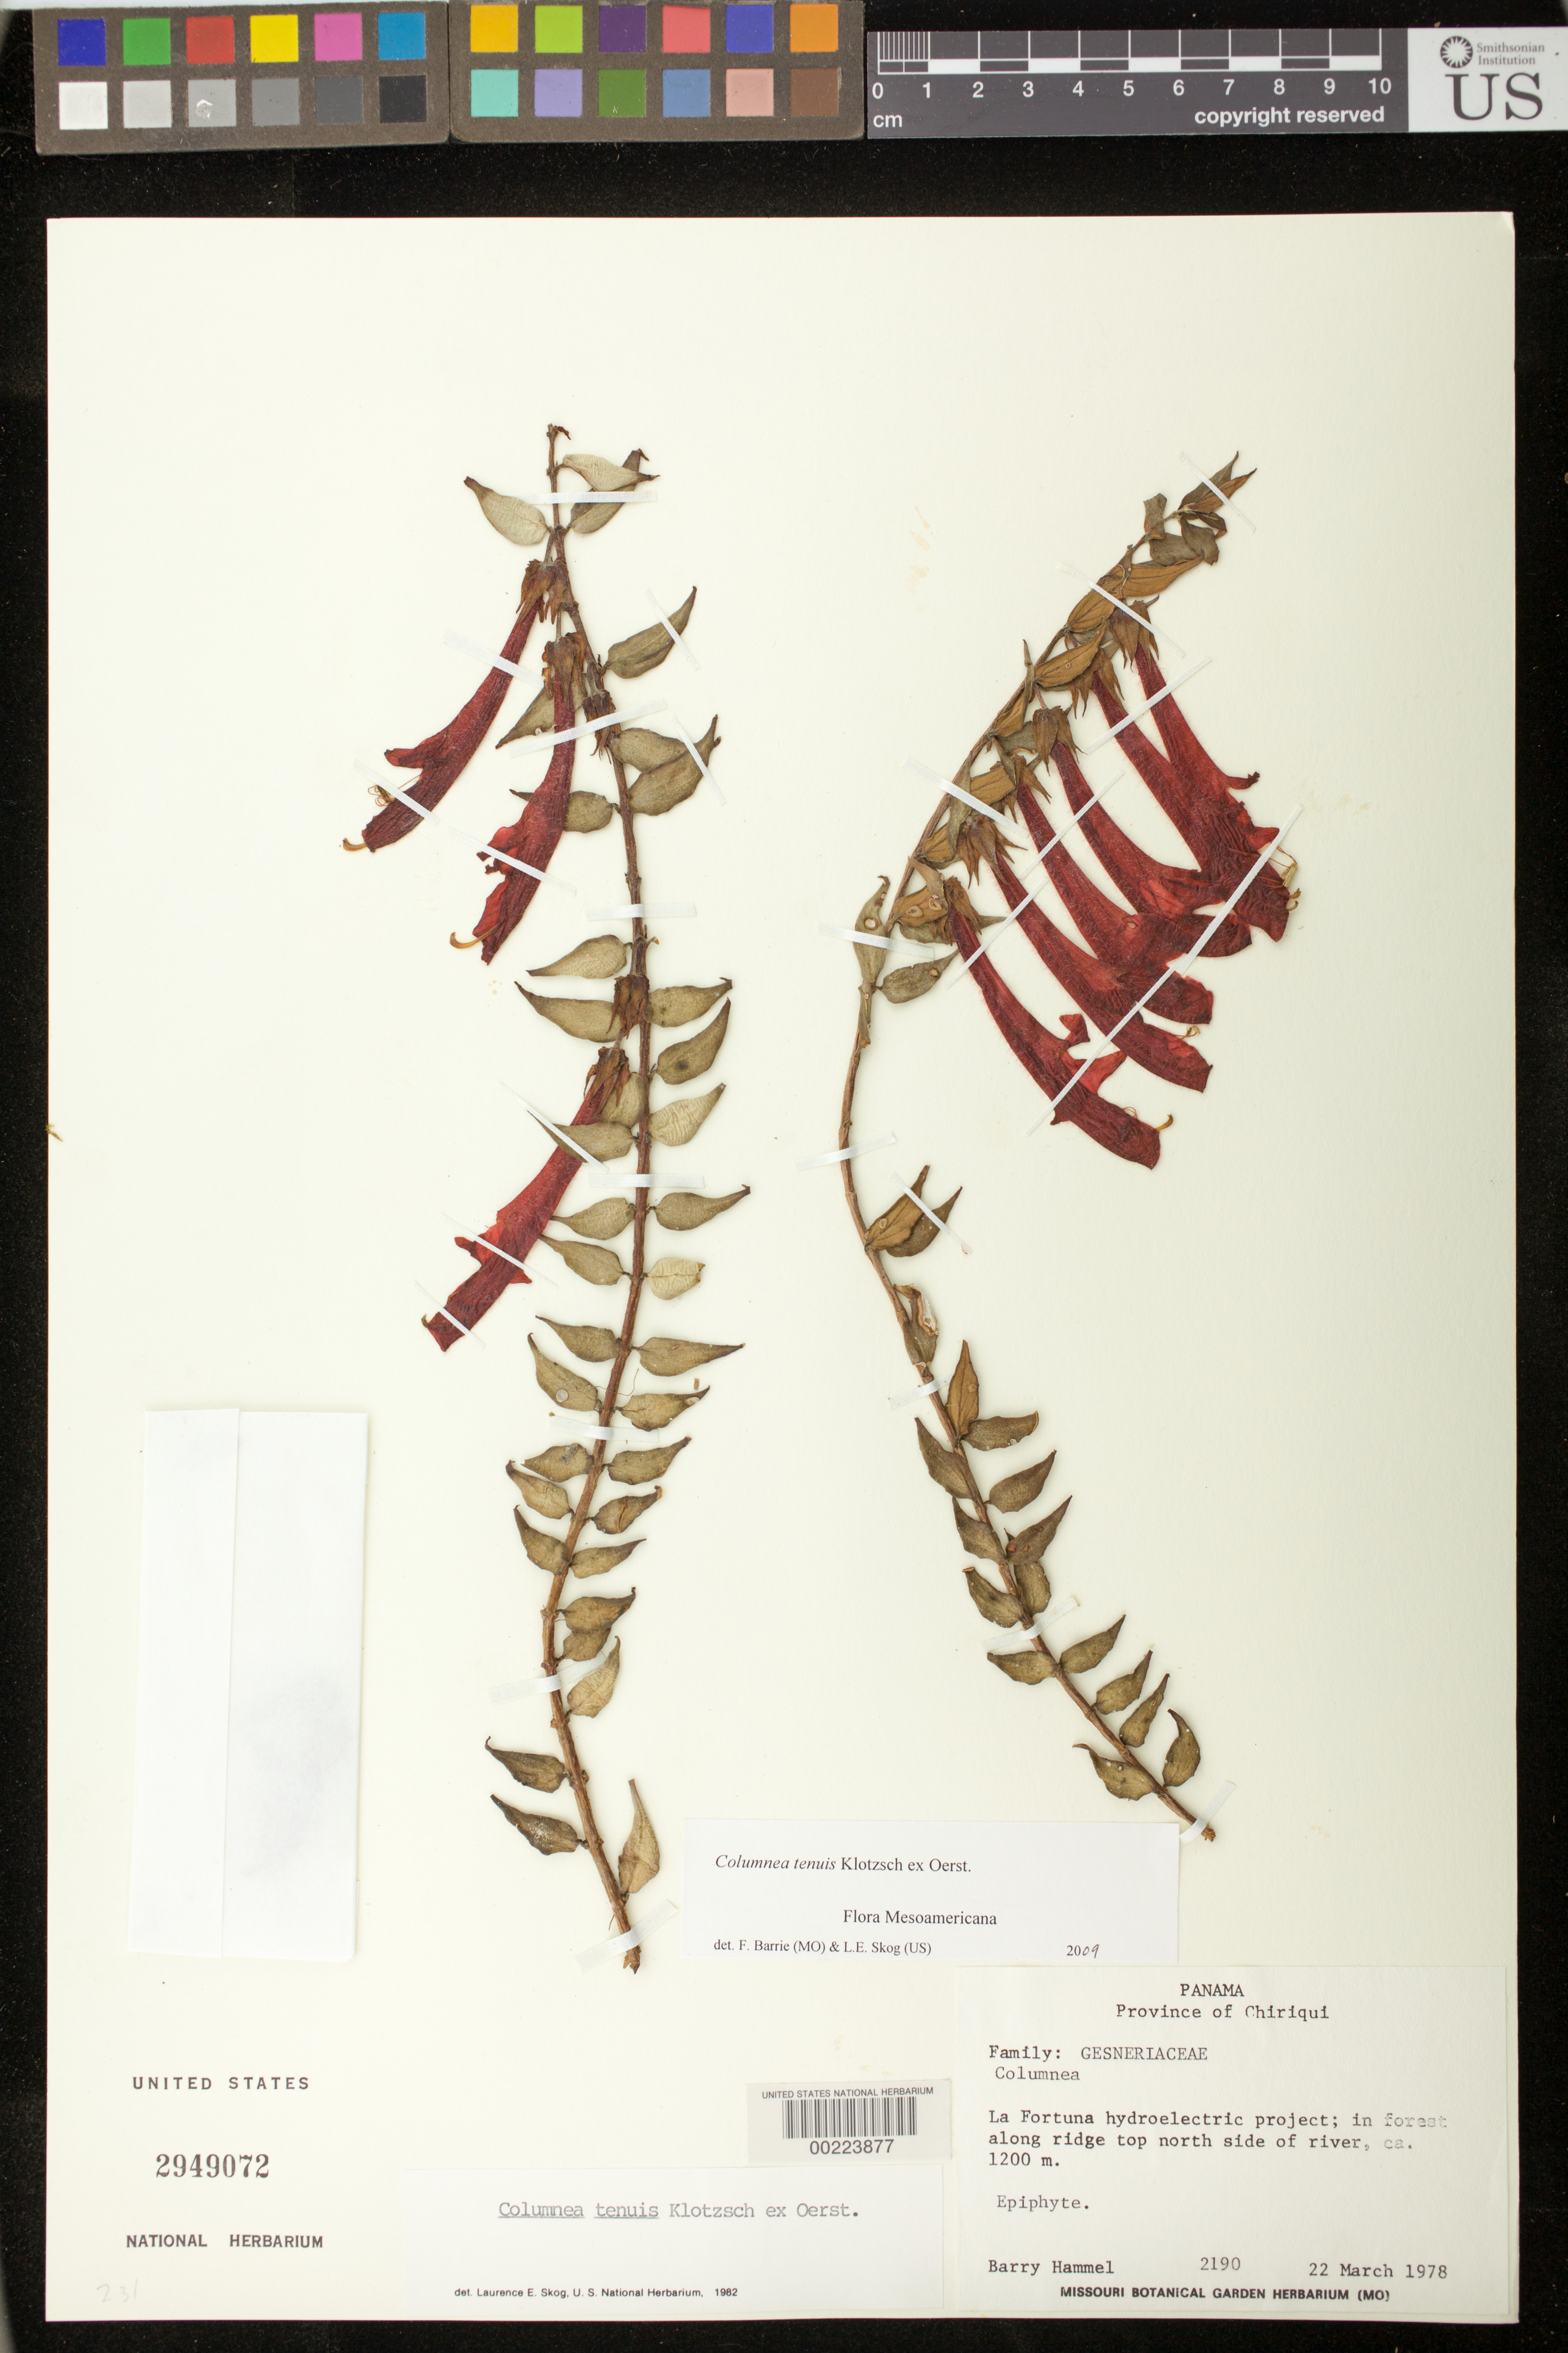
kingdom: Plantae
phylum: Tracheophyta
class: Magnoliopsida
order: Lamiales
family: Gesneriaceae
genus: Columnea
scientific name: Columnea tenuis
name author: Klotzsch ex Oerst.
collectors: B. Hammel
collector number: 2190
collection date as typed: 22 Mar 1978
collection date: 1978-03-22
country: Panama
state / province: Chiriquí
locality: La Fortuna Hydroelectric Project, north side of river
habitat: In forest along ridge top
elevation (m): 1200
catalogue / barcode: US 2949072